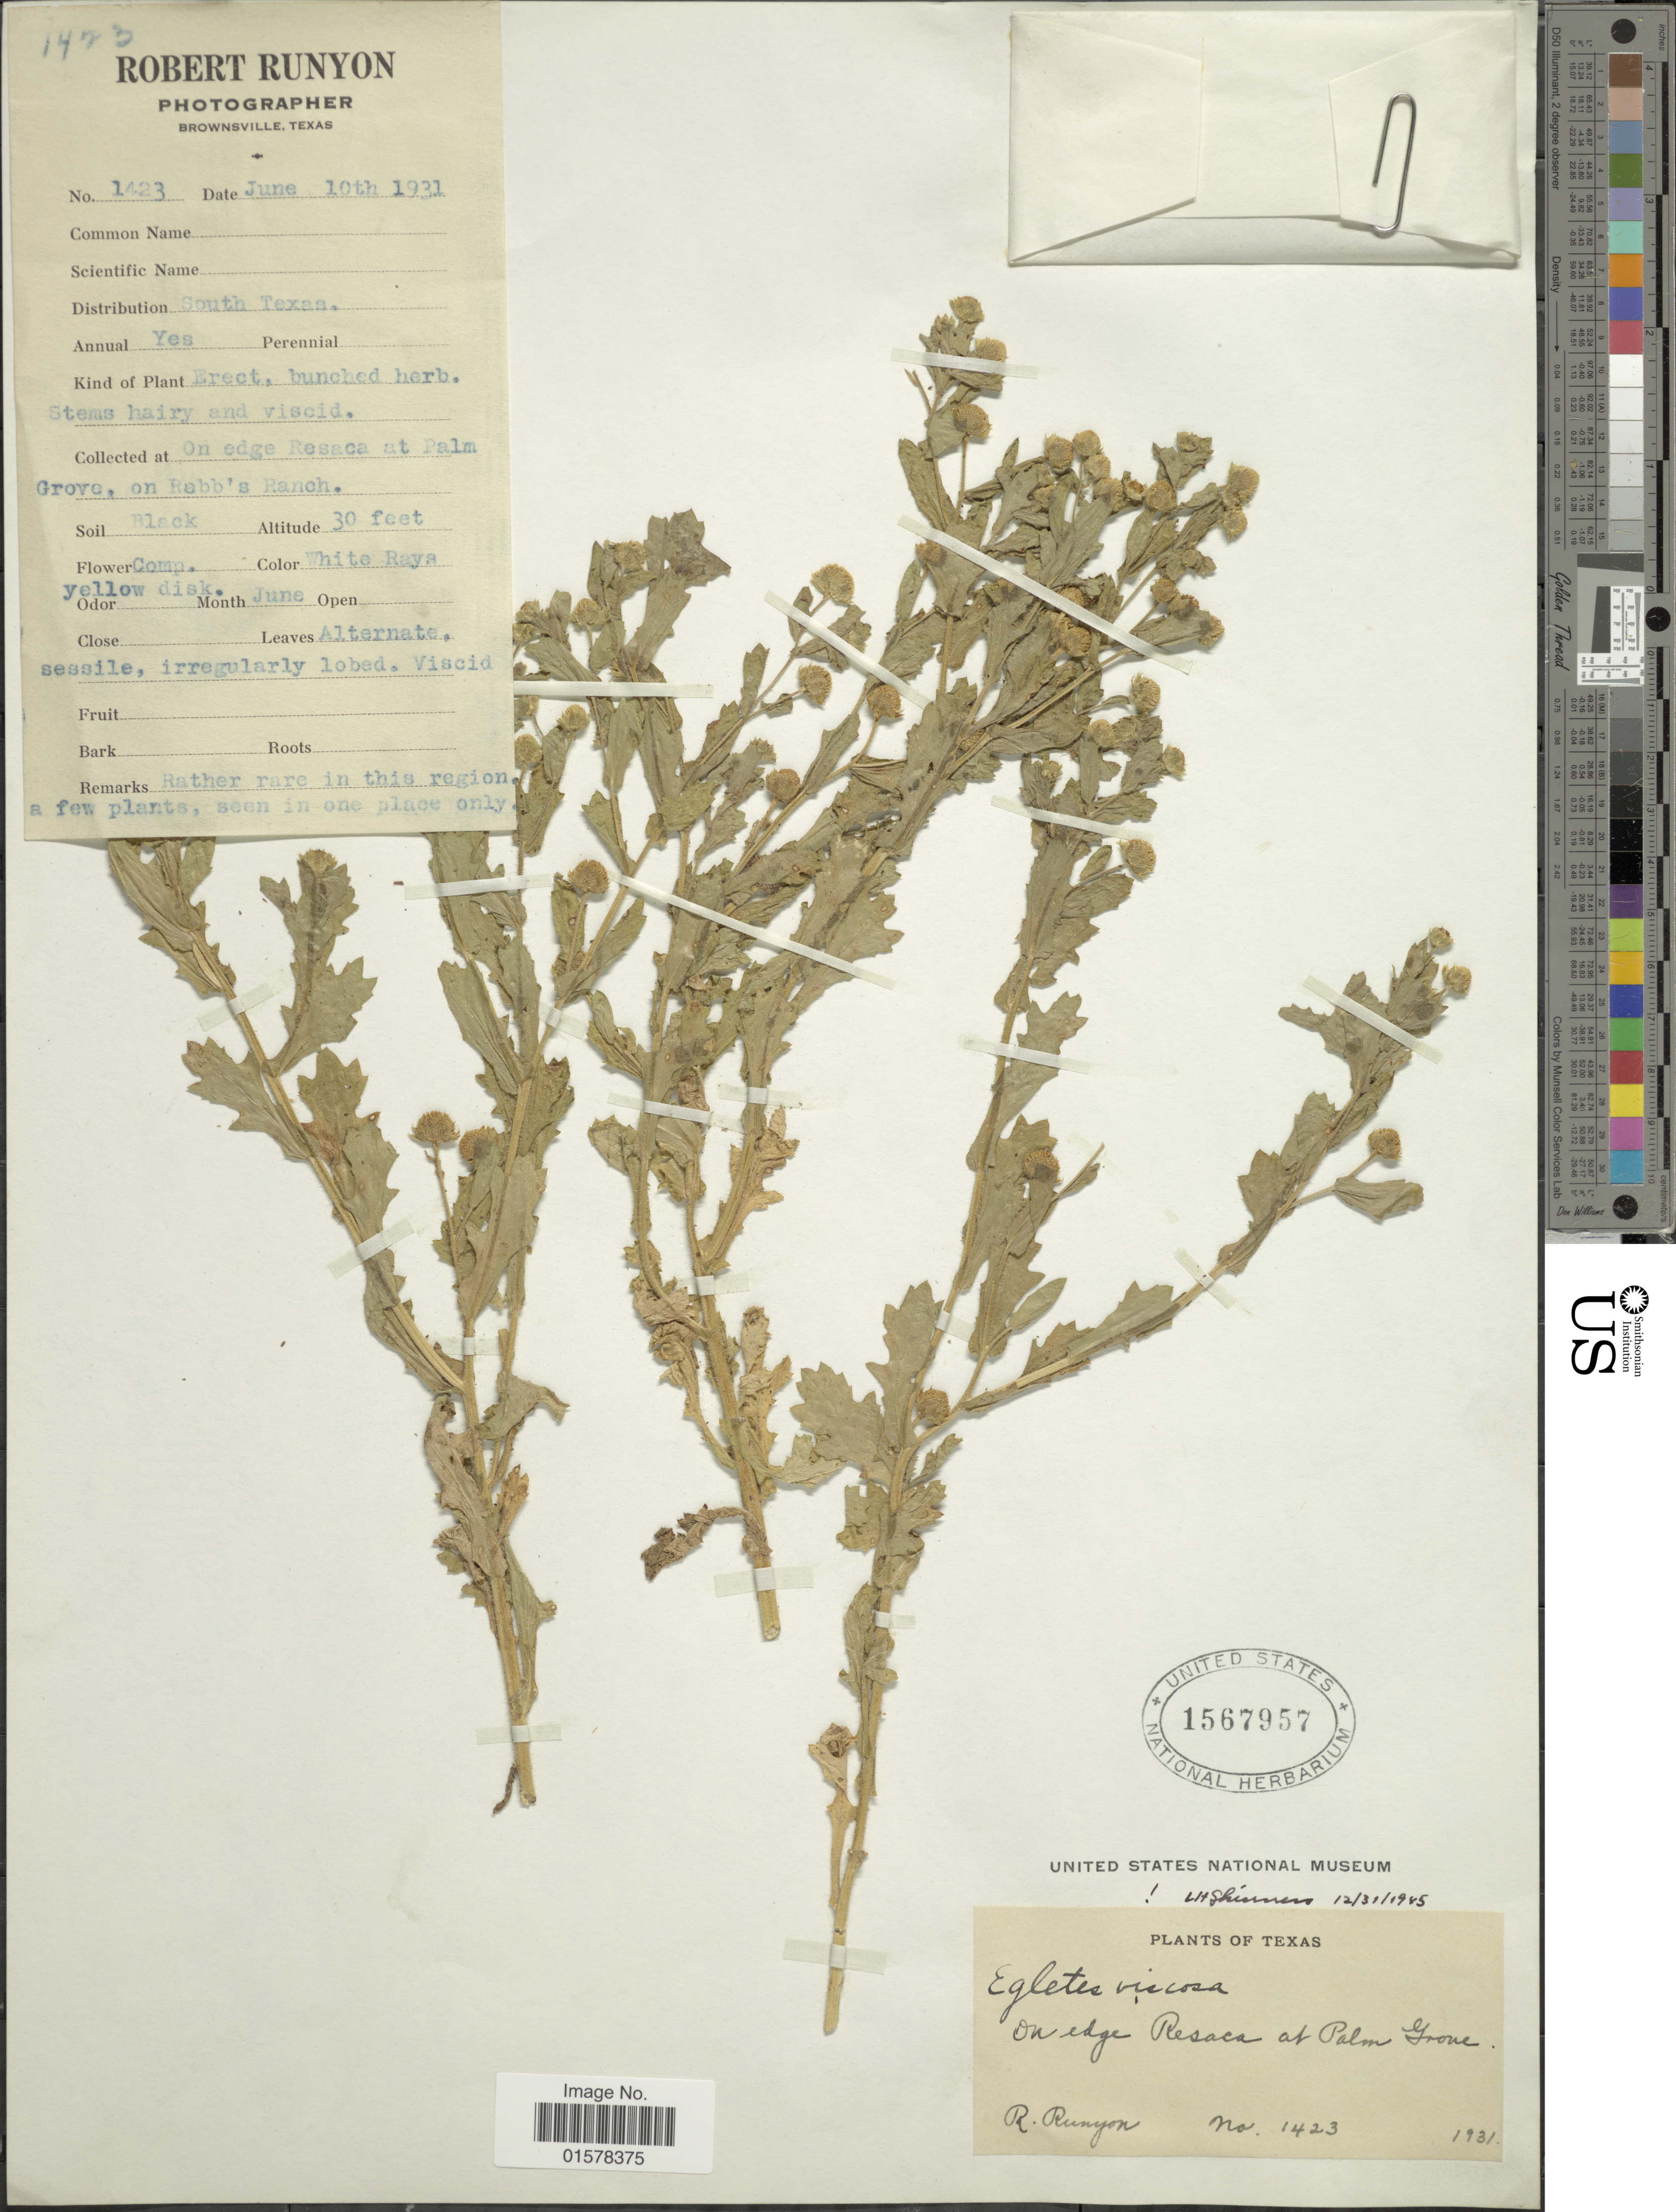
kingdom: Plantae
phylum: Tracheophyta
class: Magnoliopsida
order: Asterales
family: Asteraceae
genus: Egletes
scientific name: Egletes viscosa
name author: (L.) Less.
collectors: R. Runyon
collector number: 1423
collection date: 1931-06-10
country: United States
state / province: Texas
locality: On edge Resaca at Palm Grove, on Rabb's Ranch, South Texas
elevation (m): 9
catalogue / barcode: US 1567957